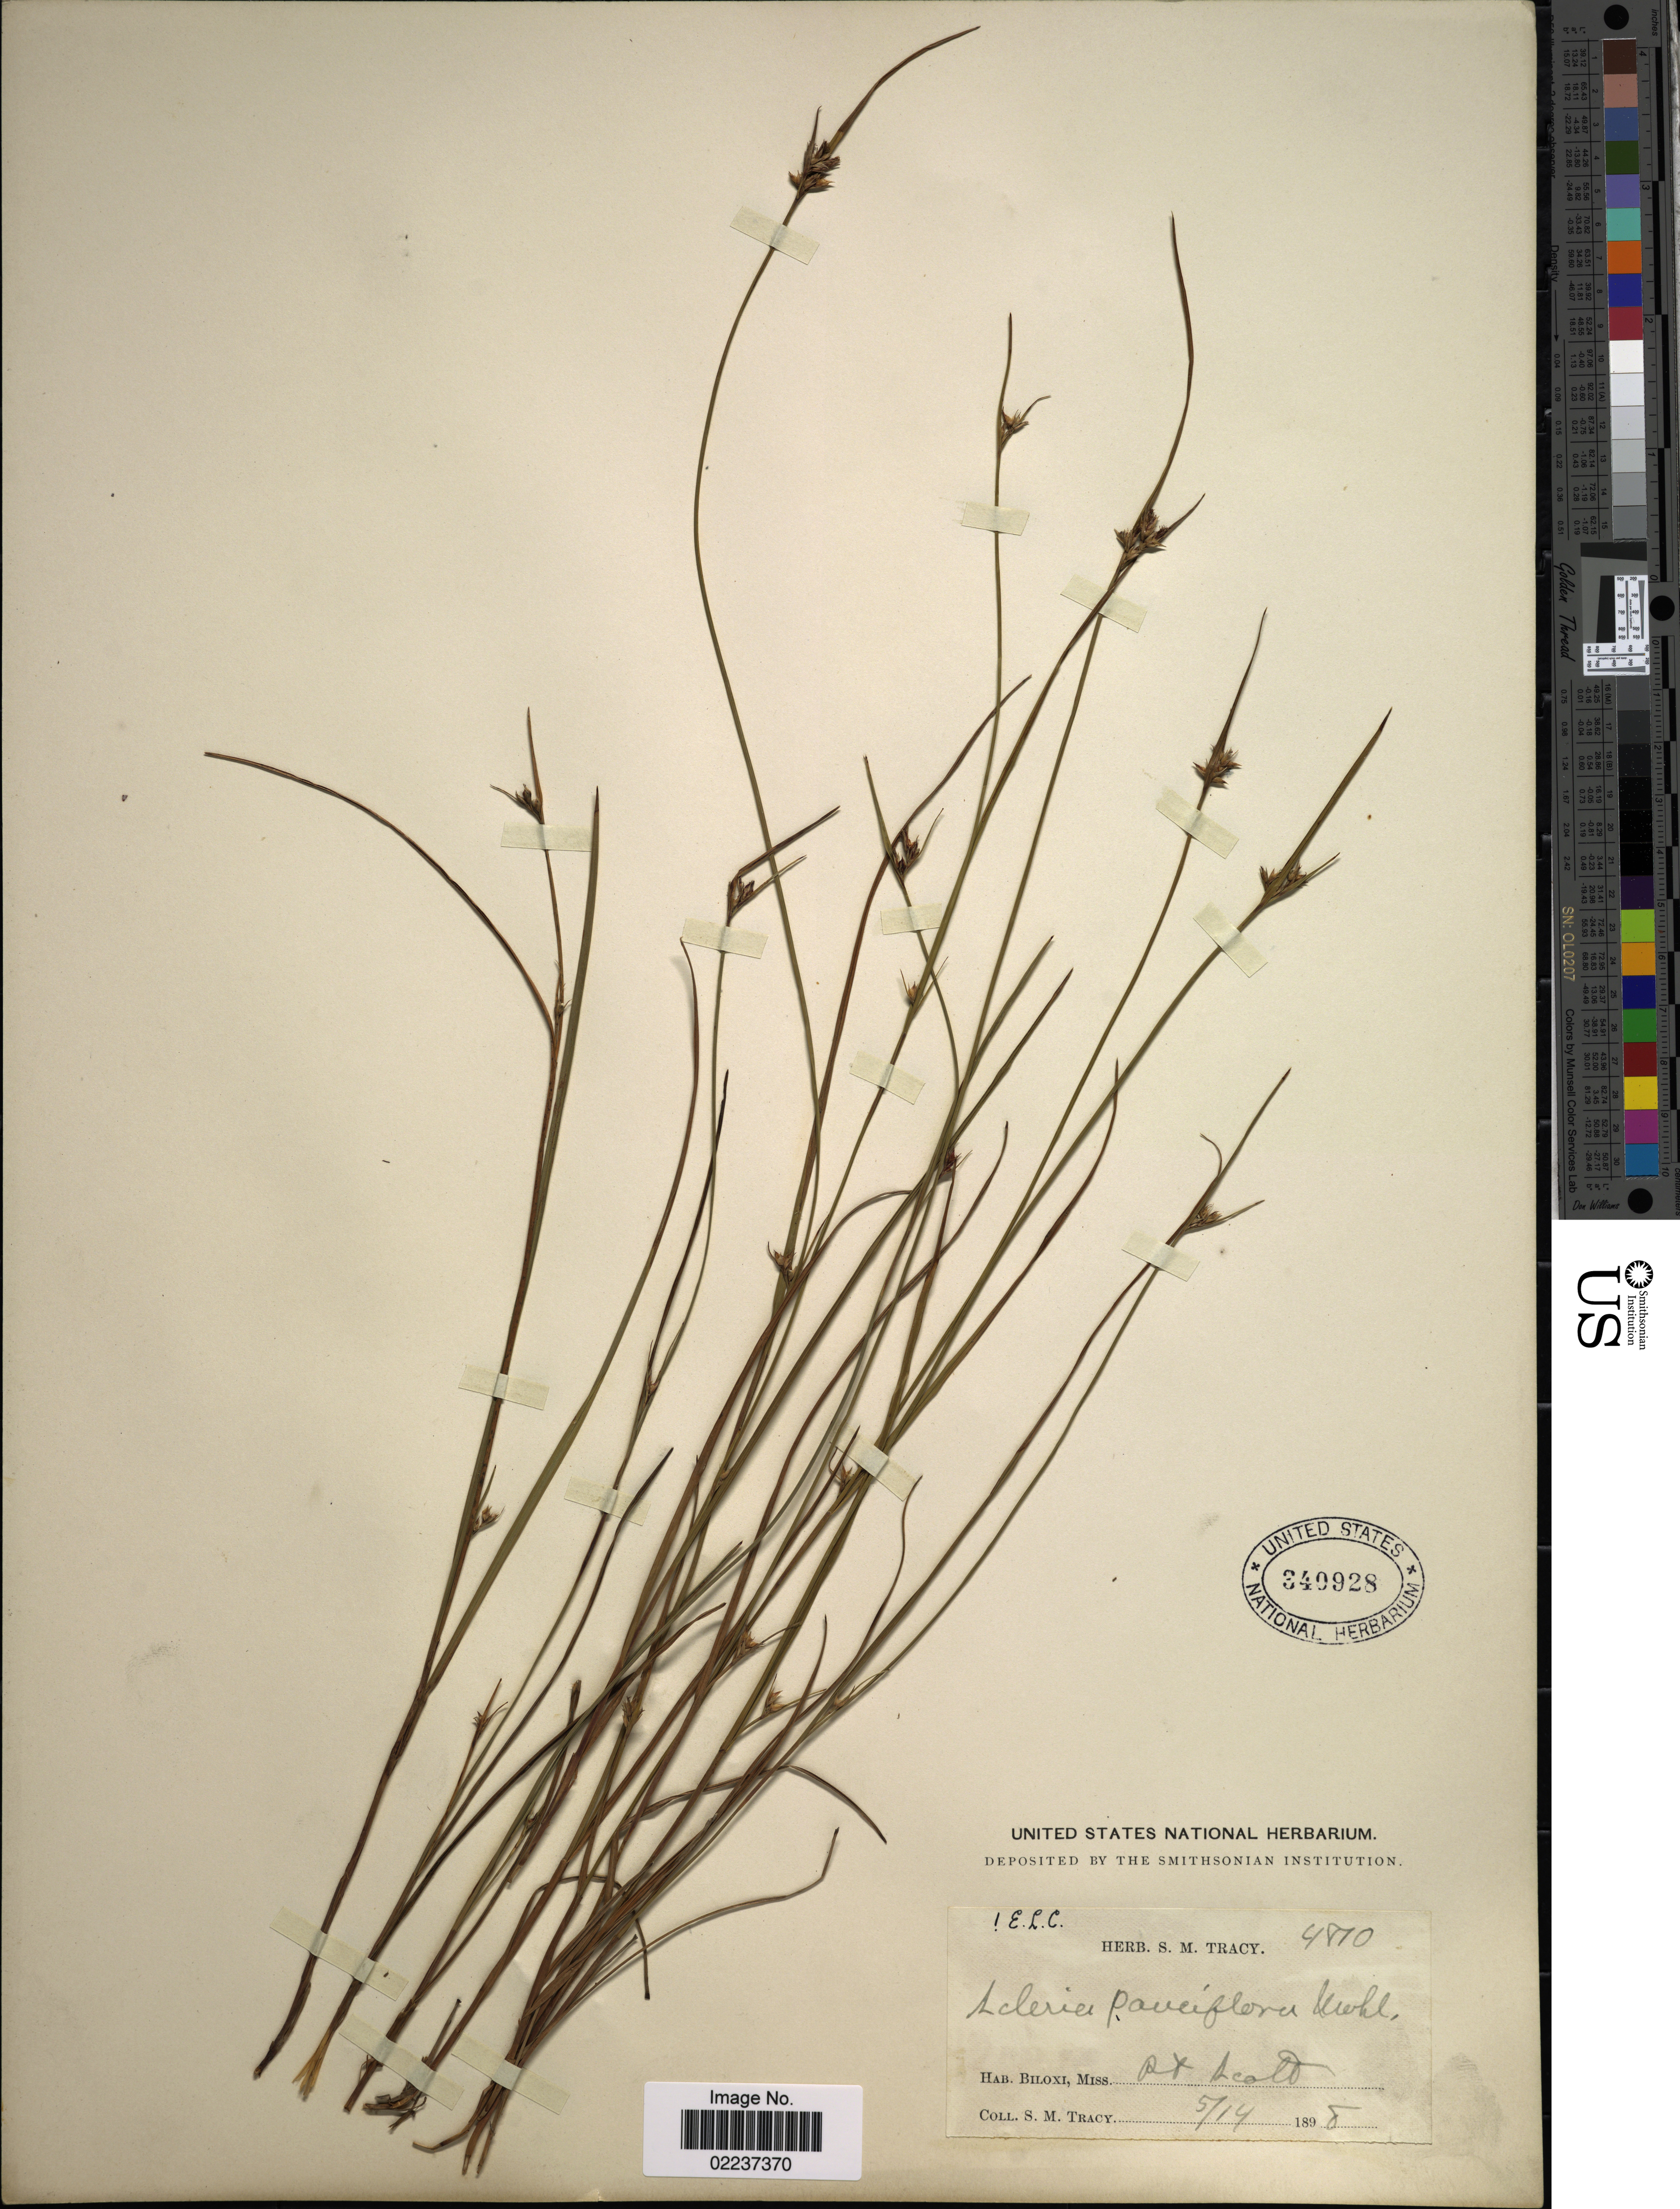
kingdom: Plantae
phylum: Tracheophyta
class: Liliopsida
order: Poales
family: Cyperaceae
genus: Scleria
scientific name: Scleria pauciflora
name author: Muhl. ex Willd.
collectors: S. M. Tracy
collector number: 4810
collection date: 1898-05-14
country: United States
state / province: Mississippi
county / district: Harrison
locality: Biloxi, Pt. Scott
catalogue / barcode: US 340928